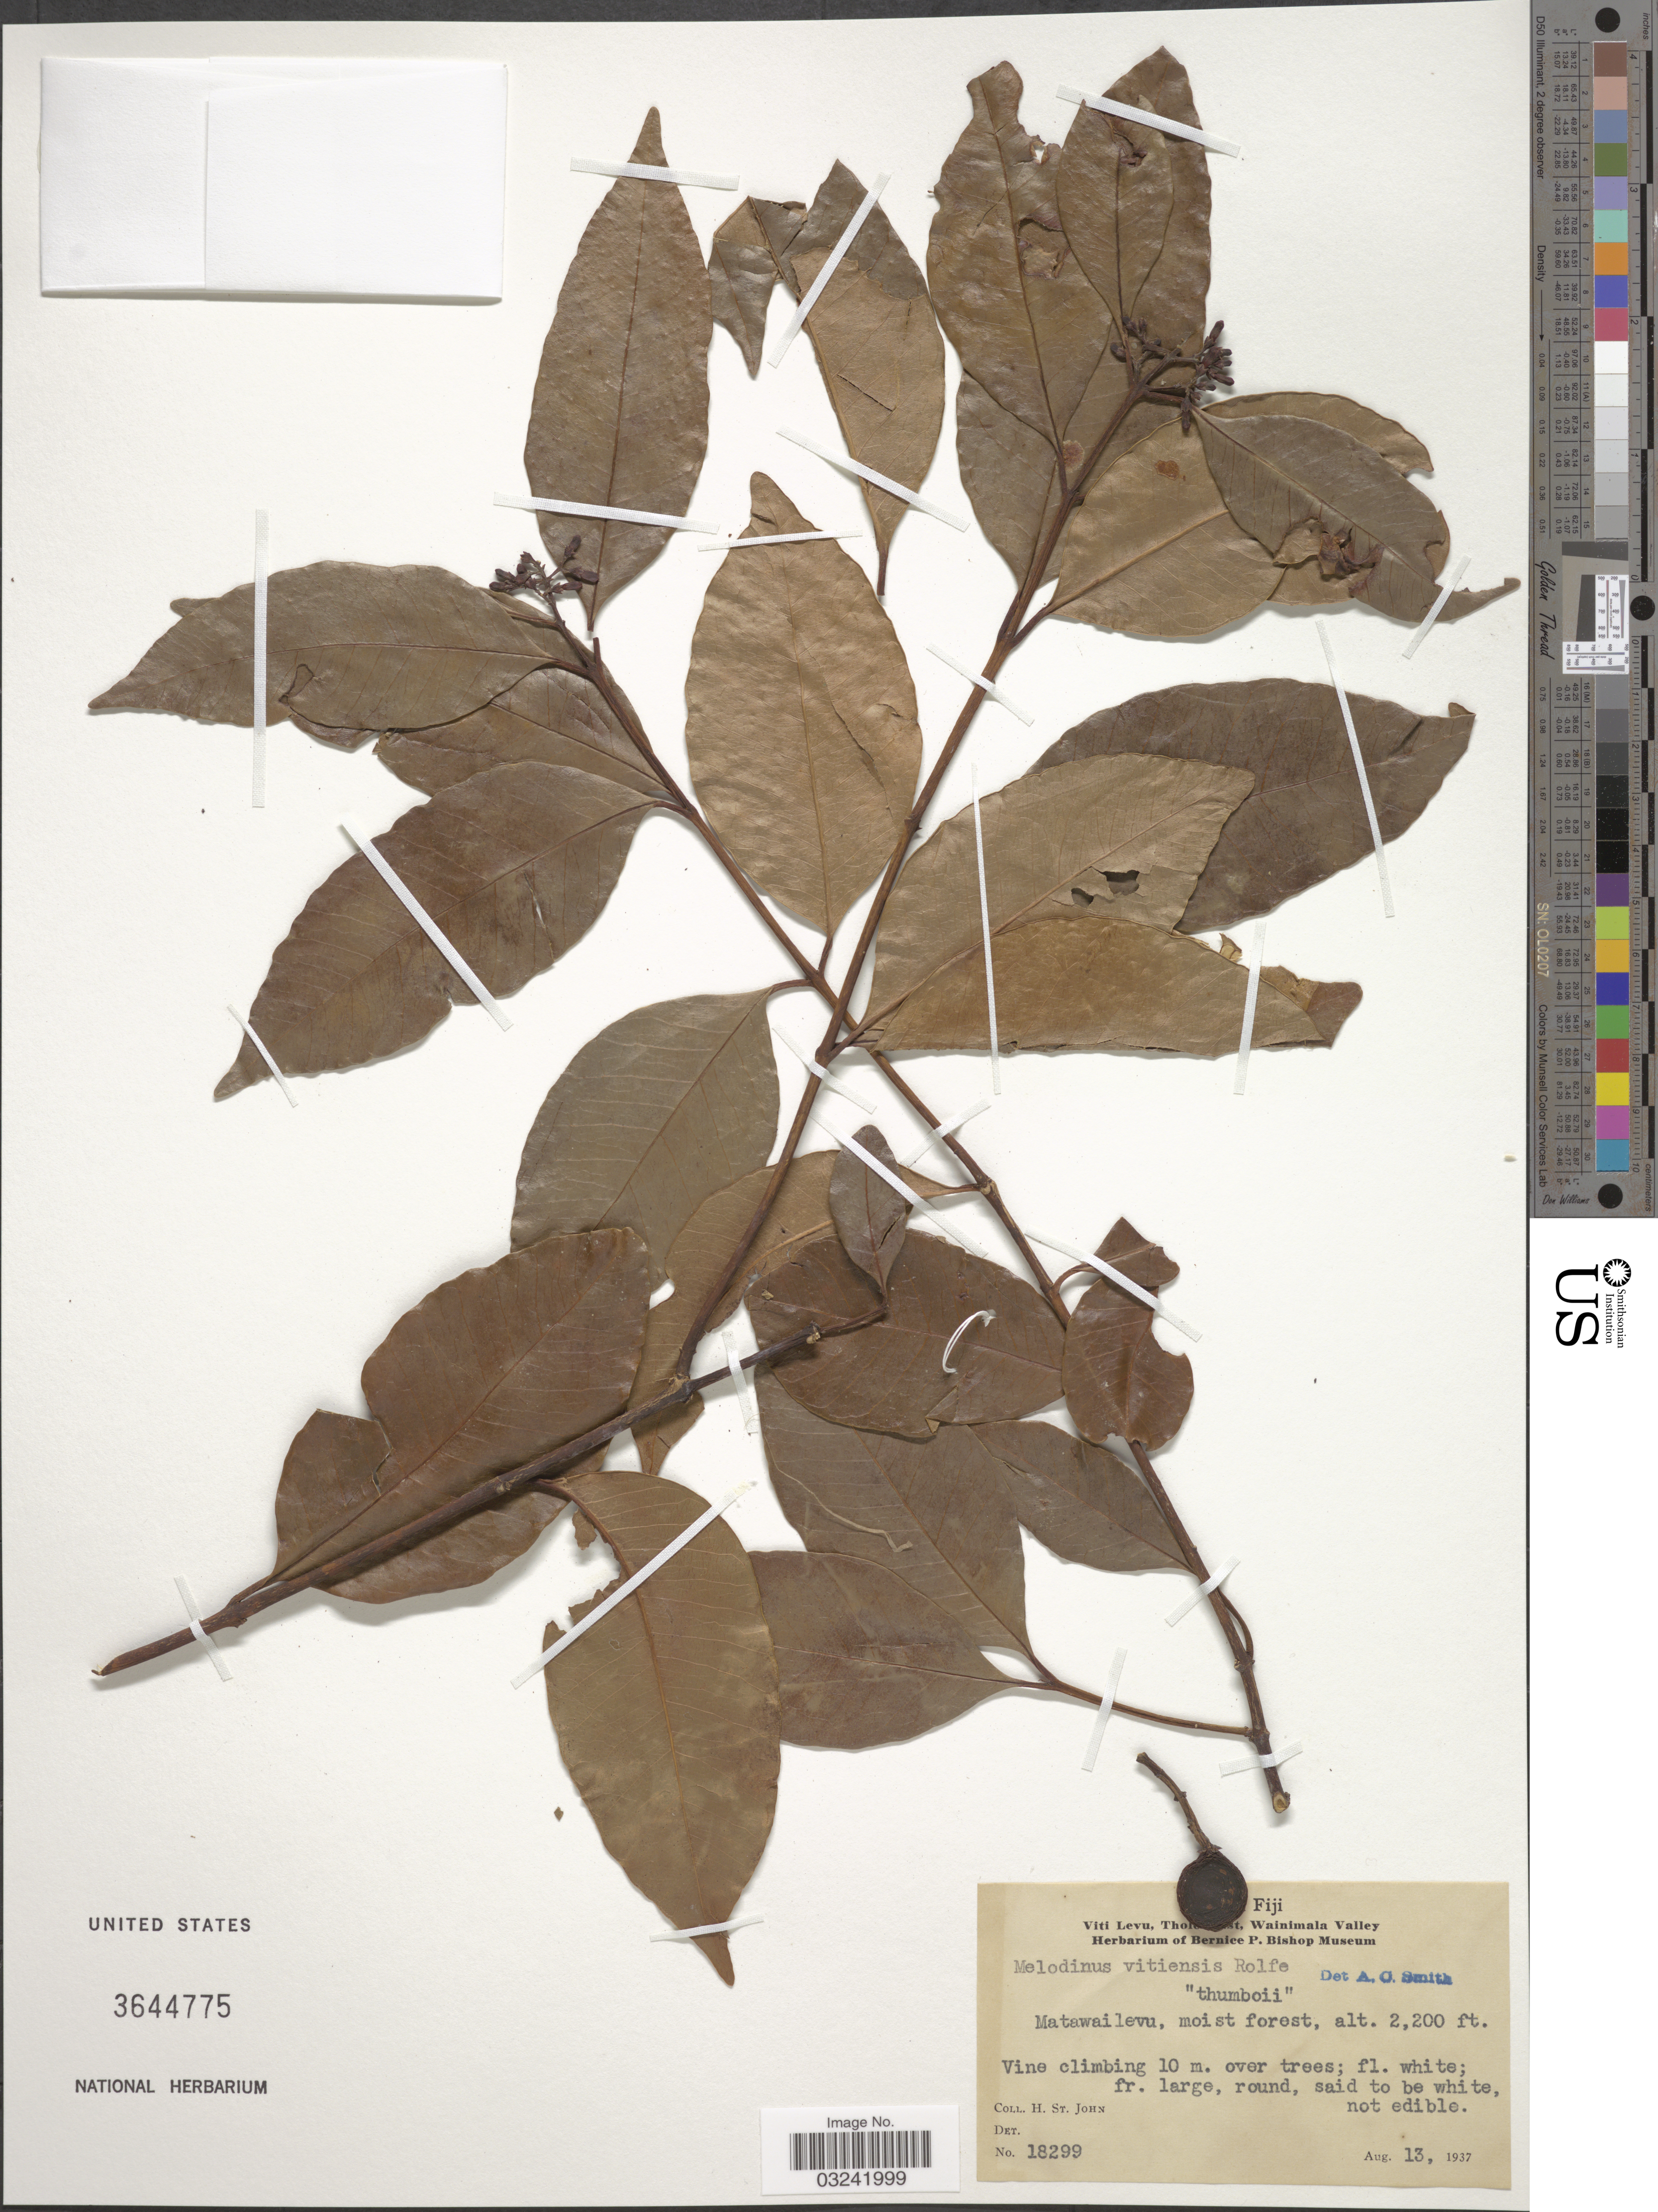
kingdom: Plantae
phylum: Tracheophyta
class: Magnoliopsida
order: Gentianales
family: Apocynaceae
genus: Melodinus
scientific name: Melodinus vitiensis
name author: Rolfe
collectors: H. St. John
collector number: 18299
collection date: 1937-08-13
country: Fiji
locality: Matawailevu.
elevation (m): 671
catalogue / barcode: US 3644775